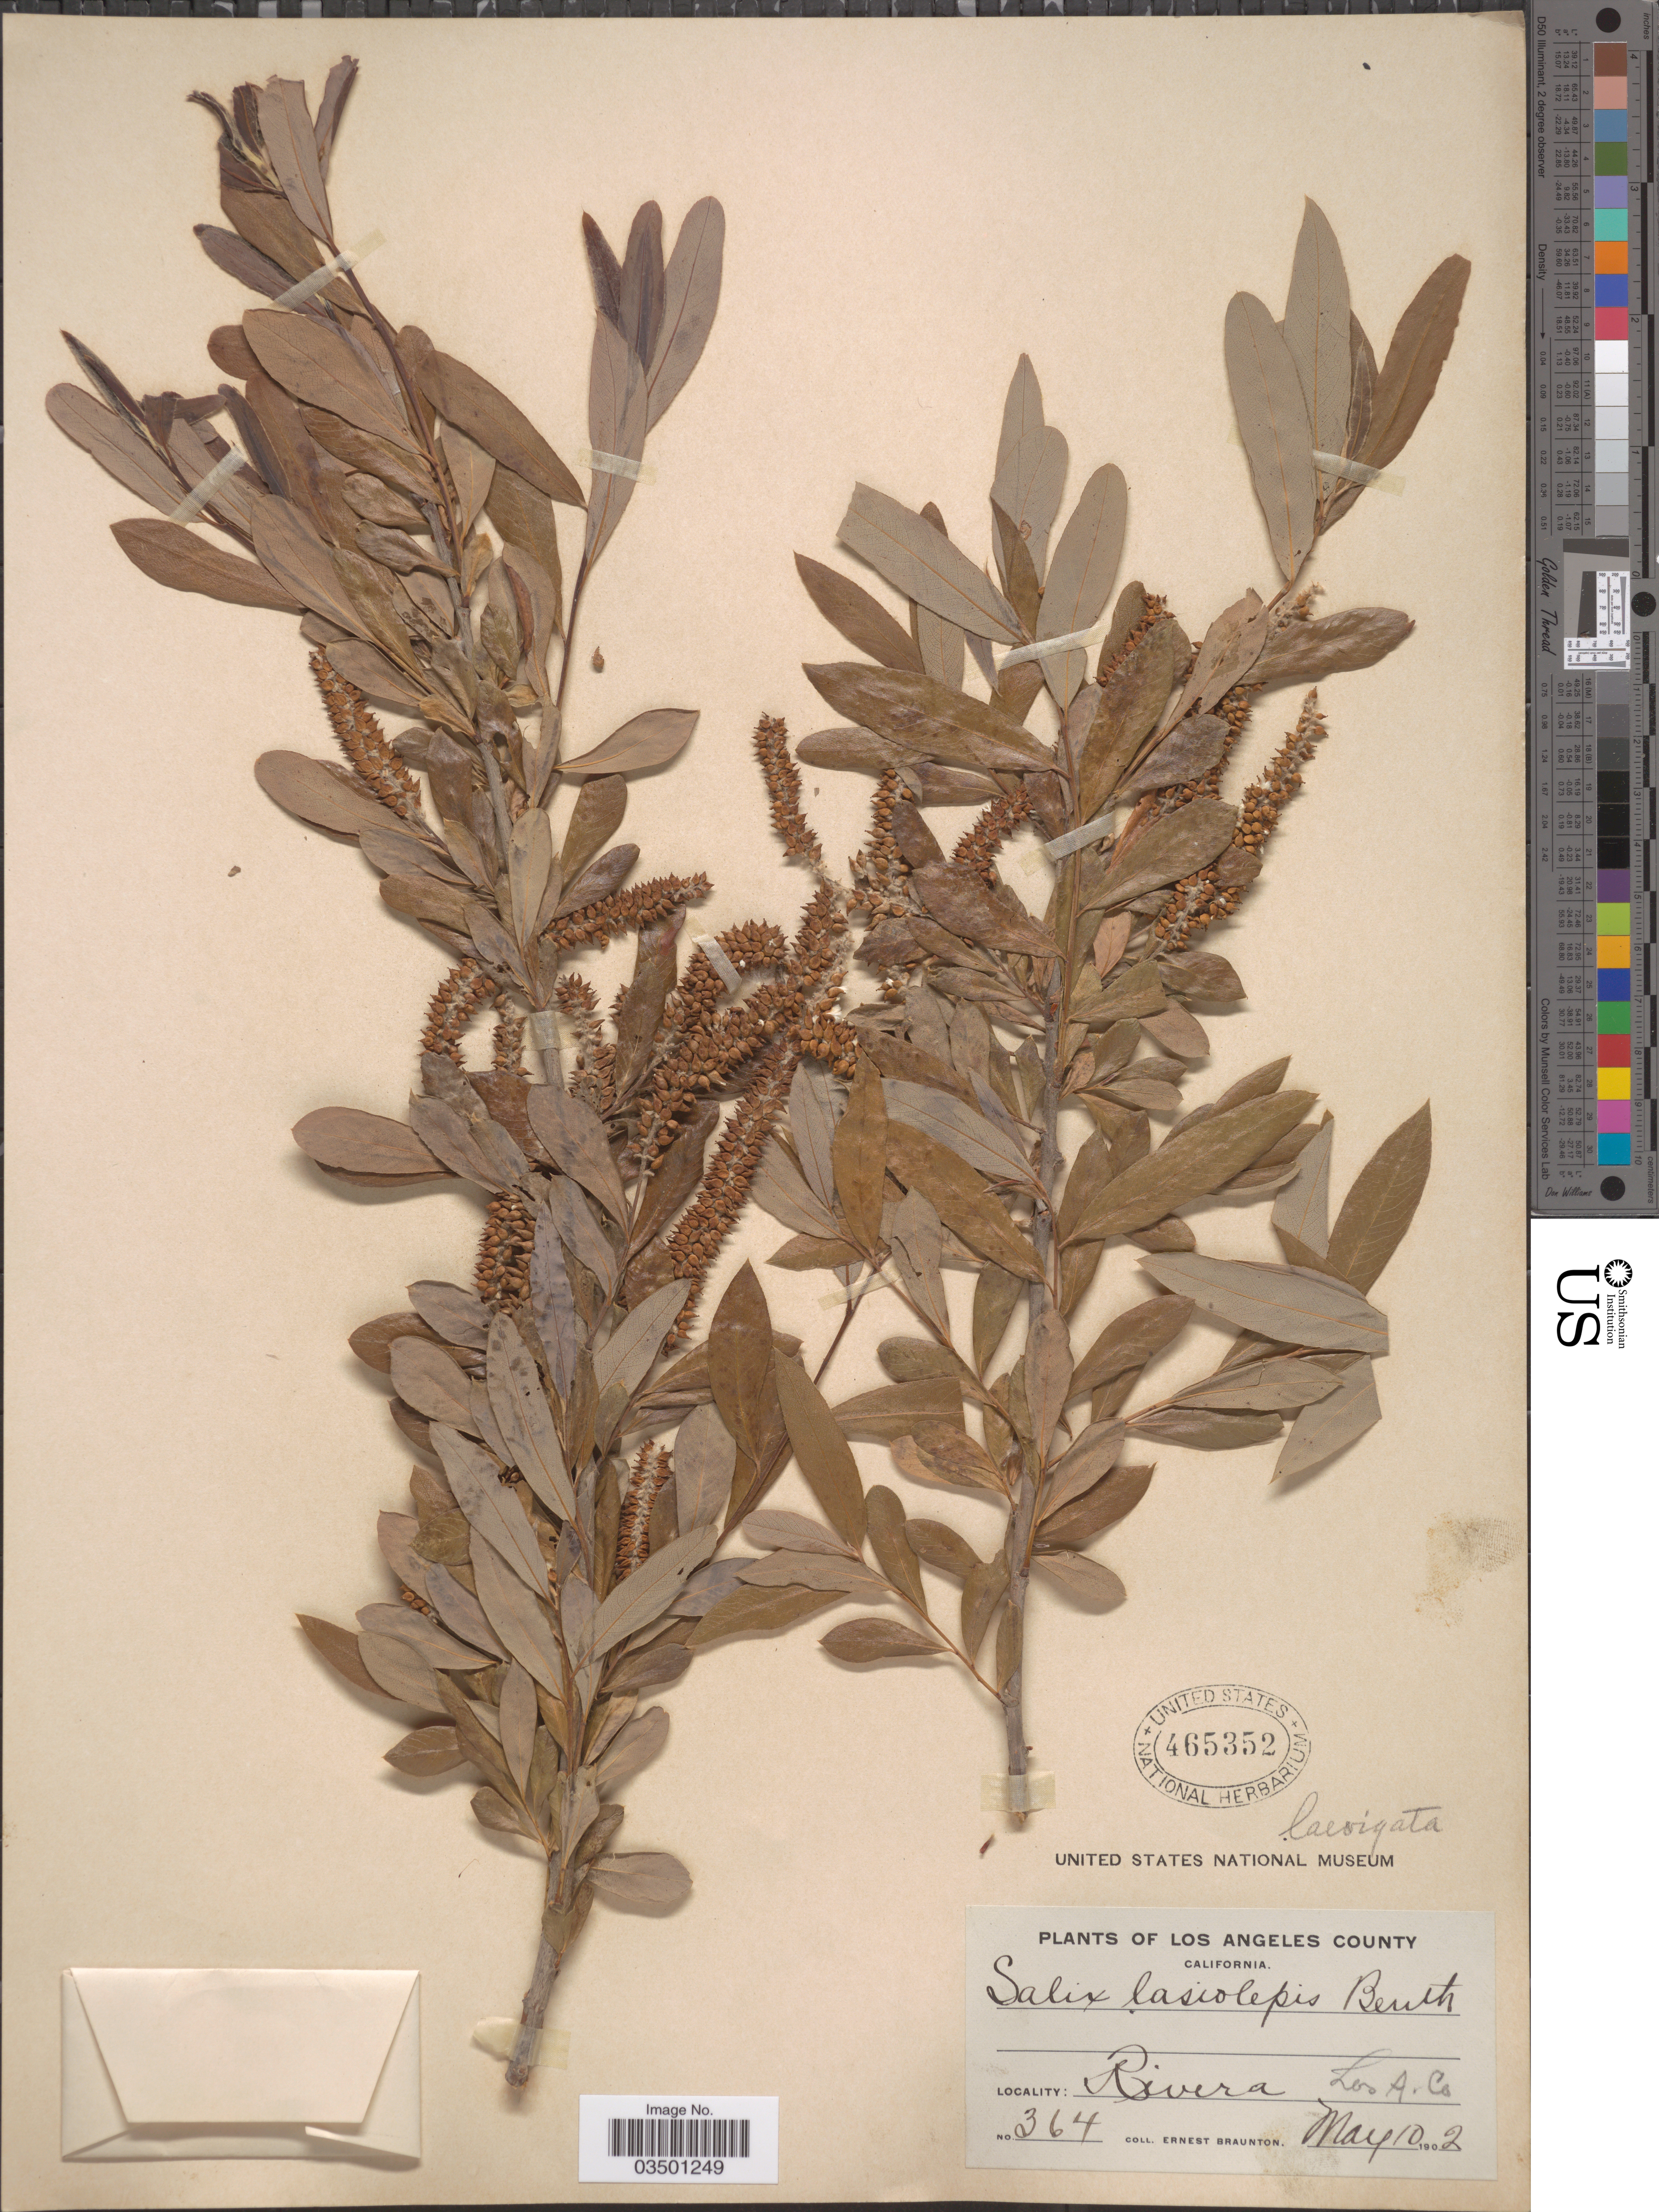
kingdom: Plantae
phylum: Tracheophyta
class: Magnoliopsida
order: Malpighiales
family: Salicaceae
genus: Salix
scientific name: Salix lasiolepis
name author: Benth.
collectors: E. Braunton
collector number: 364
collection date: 1902-05-10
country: United States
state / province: California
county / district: Los Angeles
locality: Los Angeles County. Rivera.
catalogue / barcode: US 465352